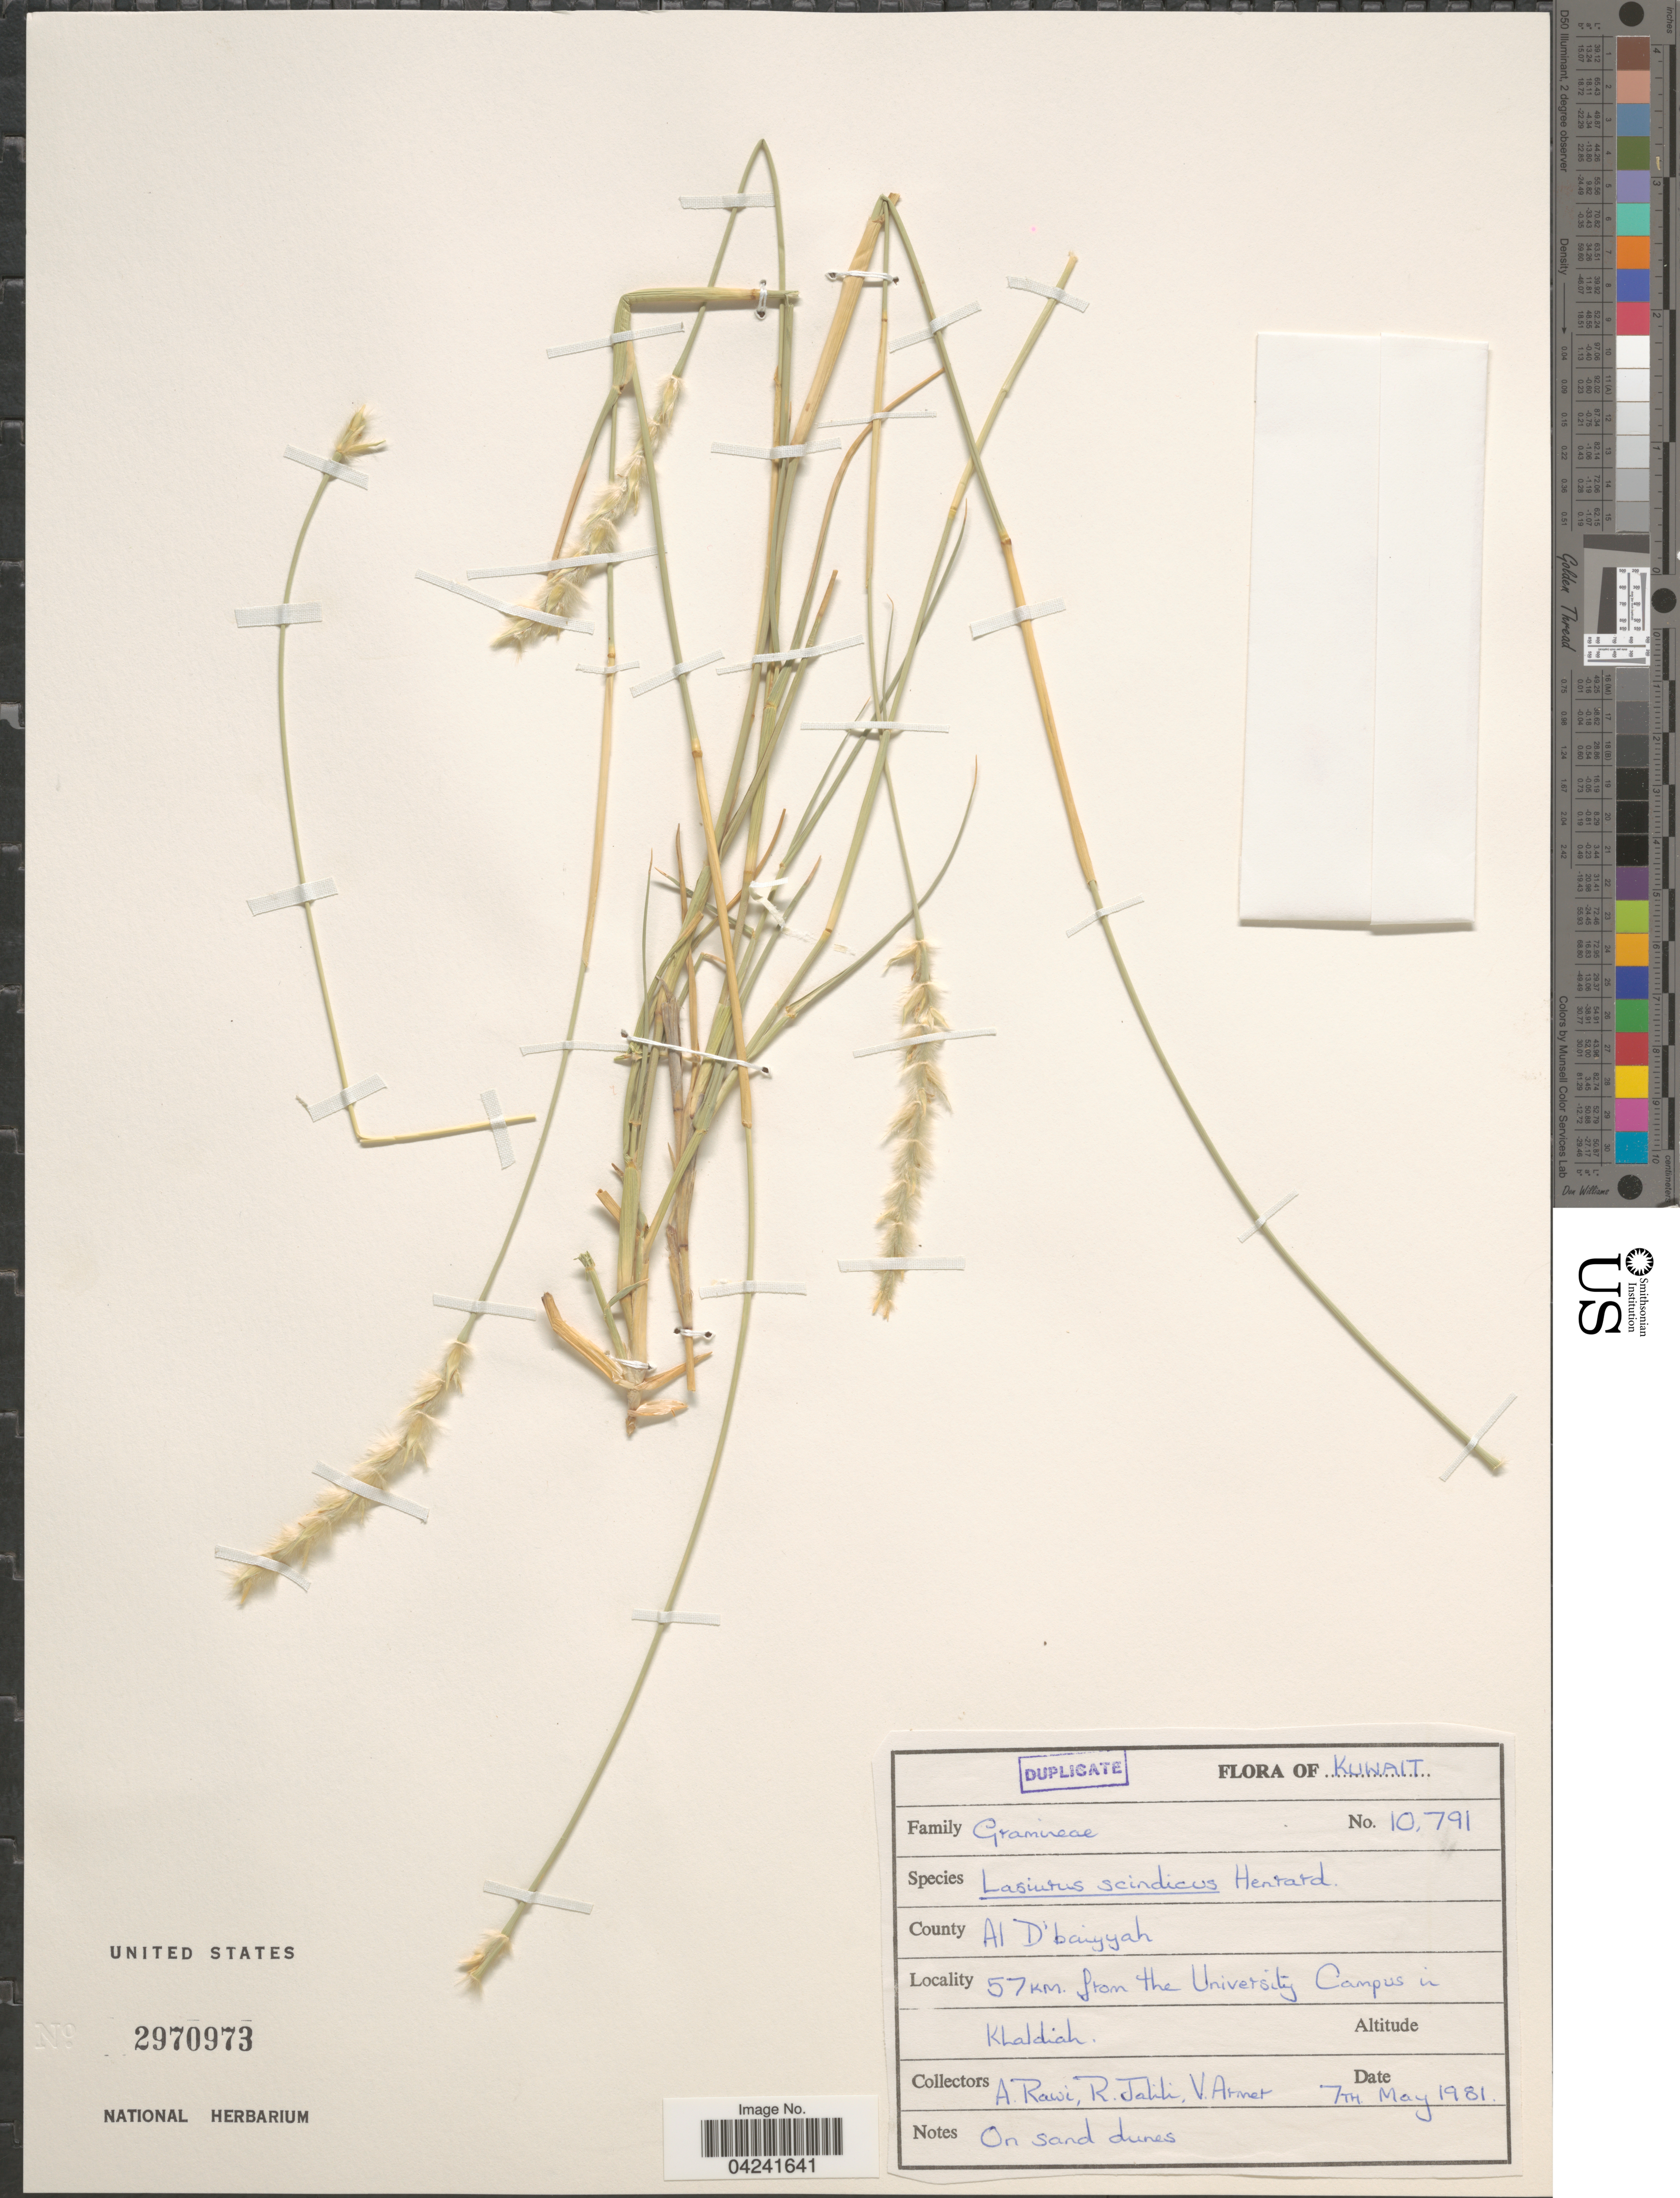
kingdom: Plantae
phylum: Tracheophyta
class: Liliopsida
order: Poales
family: Poaceae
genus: Lasiurus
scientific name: Lasiurus scindicus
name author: Henr.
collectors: A. Rawi, R. Jalili & V. Armer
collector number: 10791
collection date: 1981-05-07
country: Kuwait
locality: County Al D'baiyyah. 57 km from the University Campus in Klaldiah.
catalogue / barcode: US 2970973